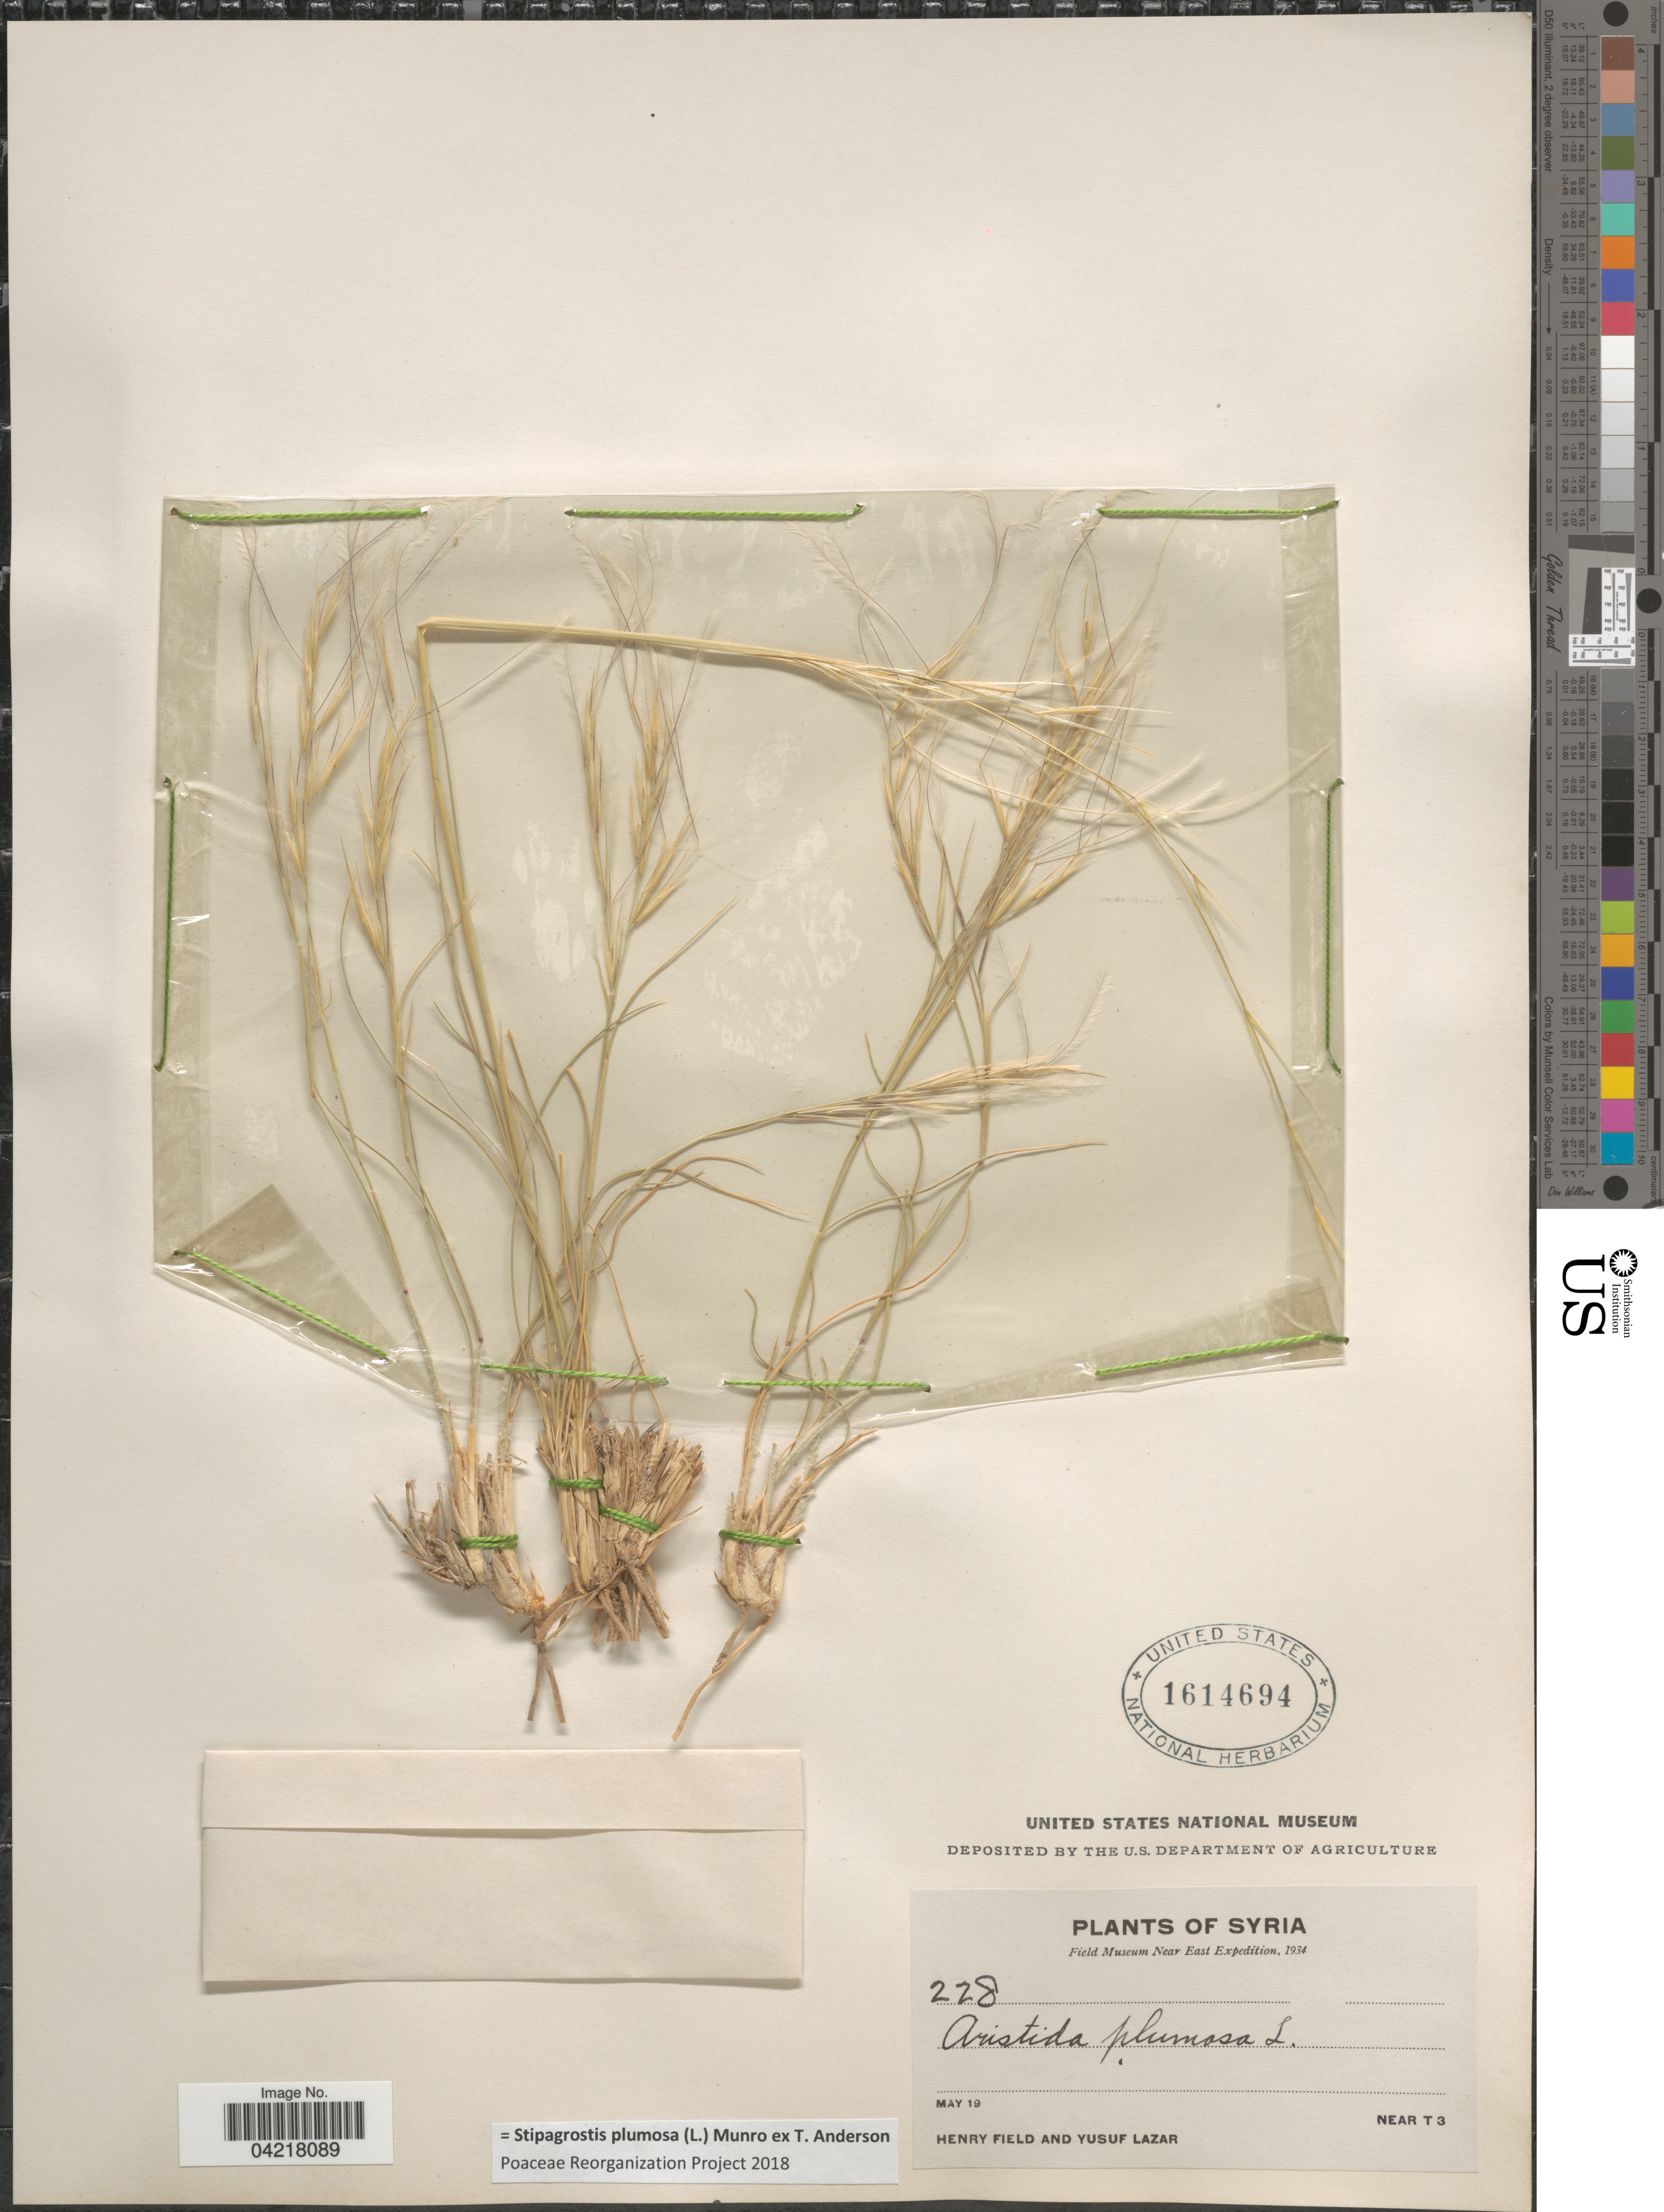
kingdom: Plantae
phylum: Tracheophyta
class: Liliopsida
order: Poales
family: Poaceae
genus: Stipagrostis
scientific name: Stipagrostis plumosa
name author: (L.) Munro ex T. Anderson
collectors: H. Field & Y. Lazar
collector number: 228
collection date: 1934-05-19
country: Syria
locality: Field Museum Near East Expedition, 1934. Near T 3.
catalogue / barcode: US 1614694